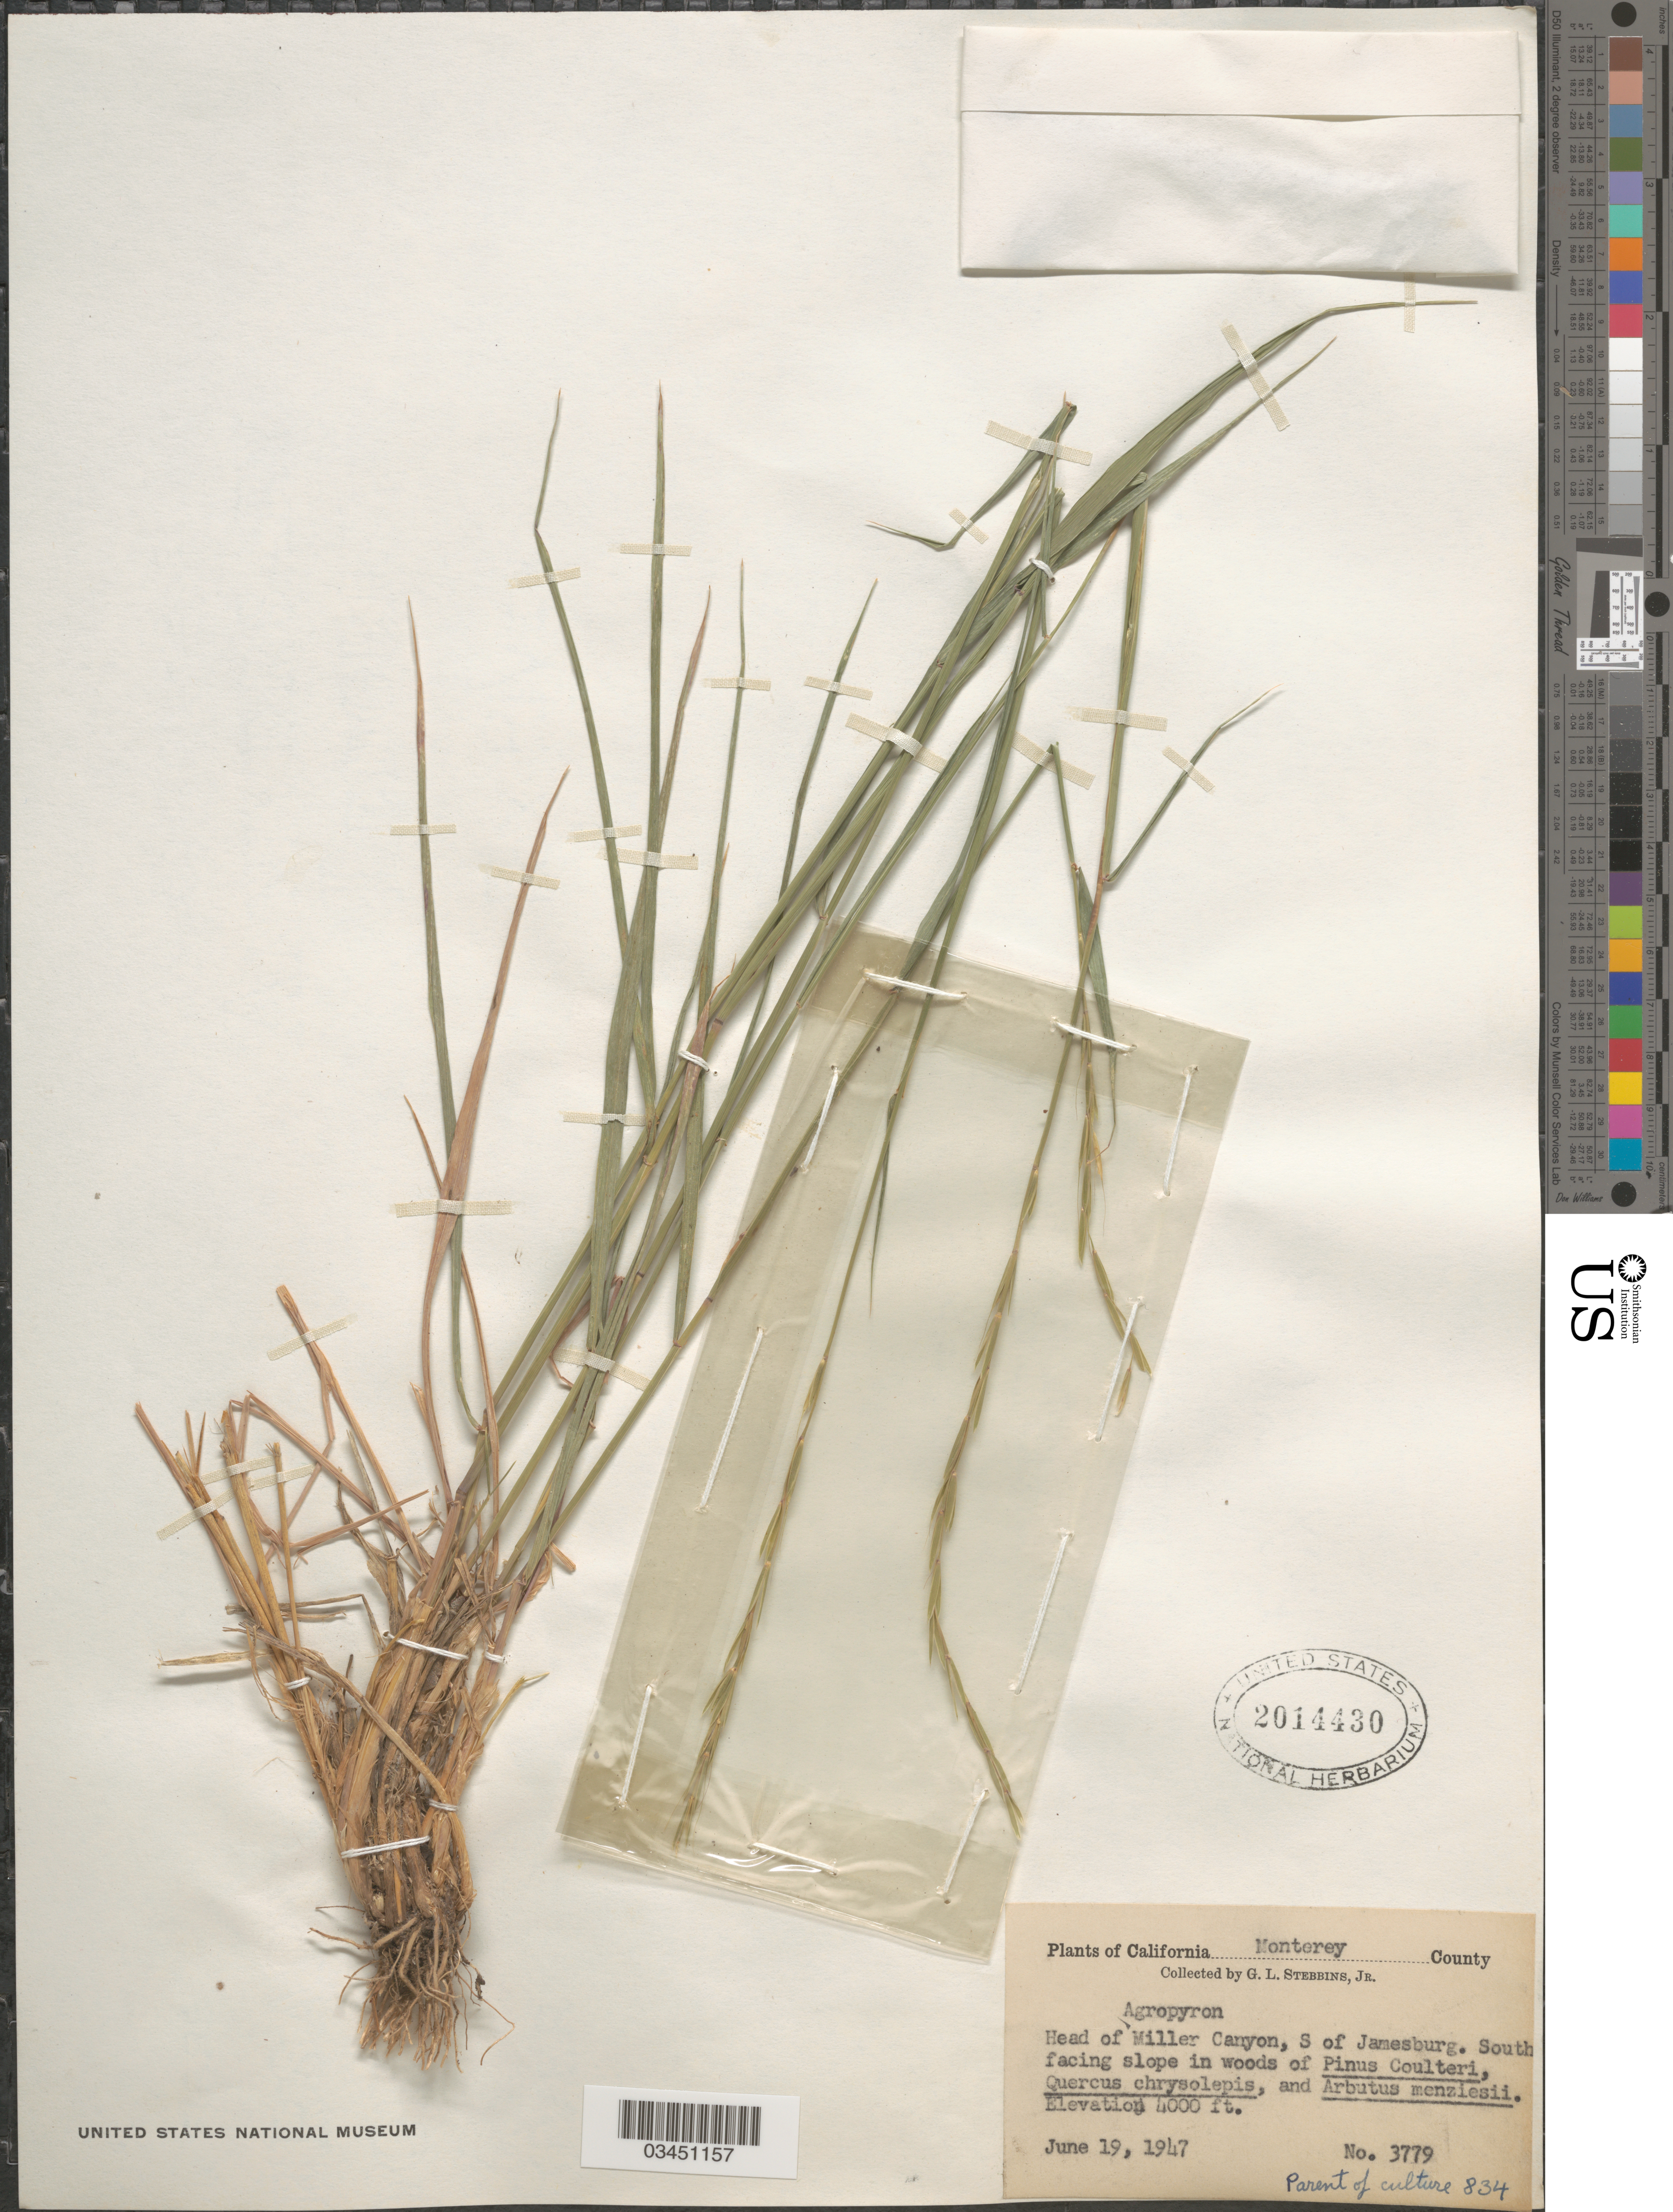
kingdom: Plantae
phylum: Tracheophyta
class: Liliopsida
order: Poales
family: Poaceae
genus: Elymus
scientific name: Elymus sp.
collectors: G. L. Stebbins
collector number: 3779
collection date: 1947-06-19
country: United States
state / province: California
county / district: Monterey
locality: Monterey County. Head of Miller Canyon, S. of Jamesburg. South facing slope in woods.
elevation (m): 1219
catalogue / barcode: US 2014430